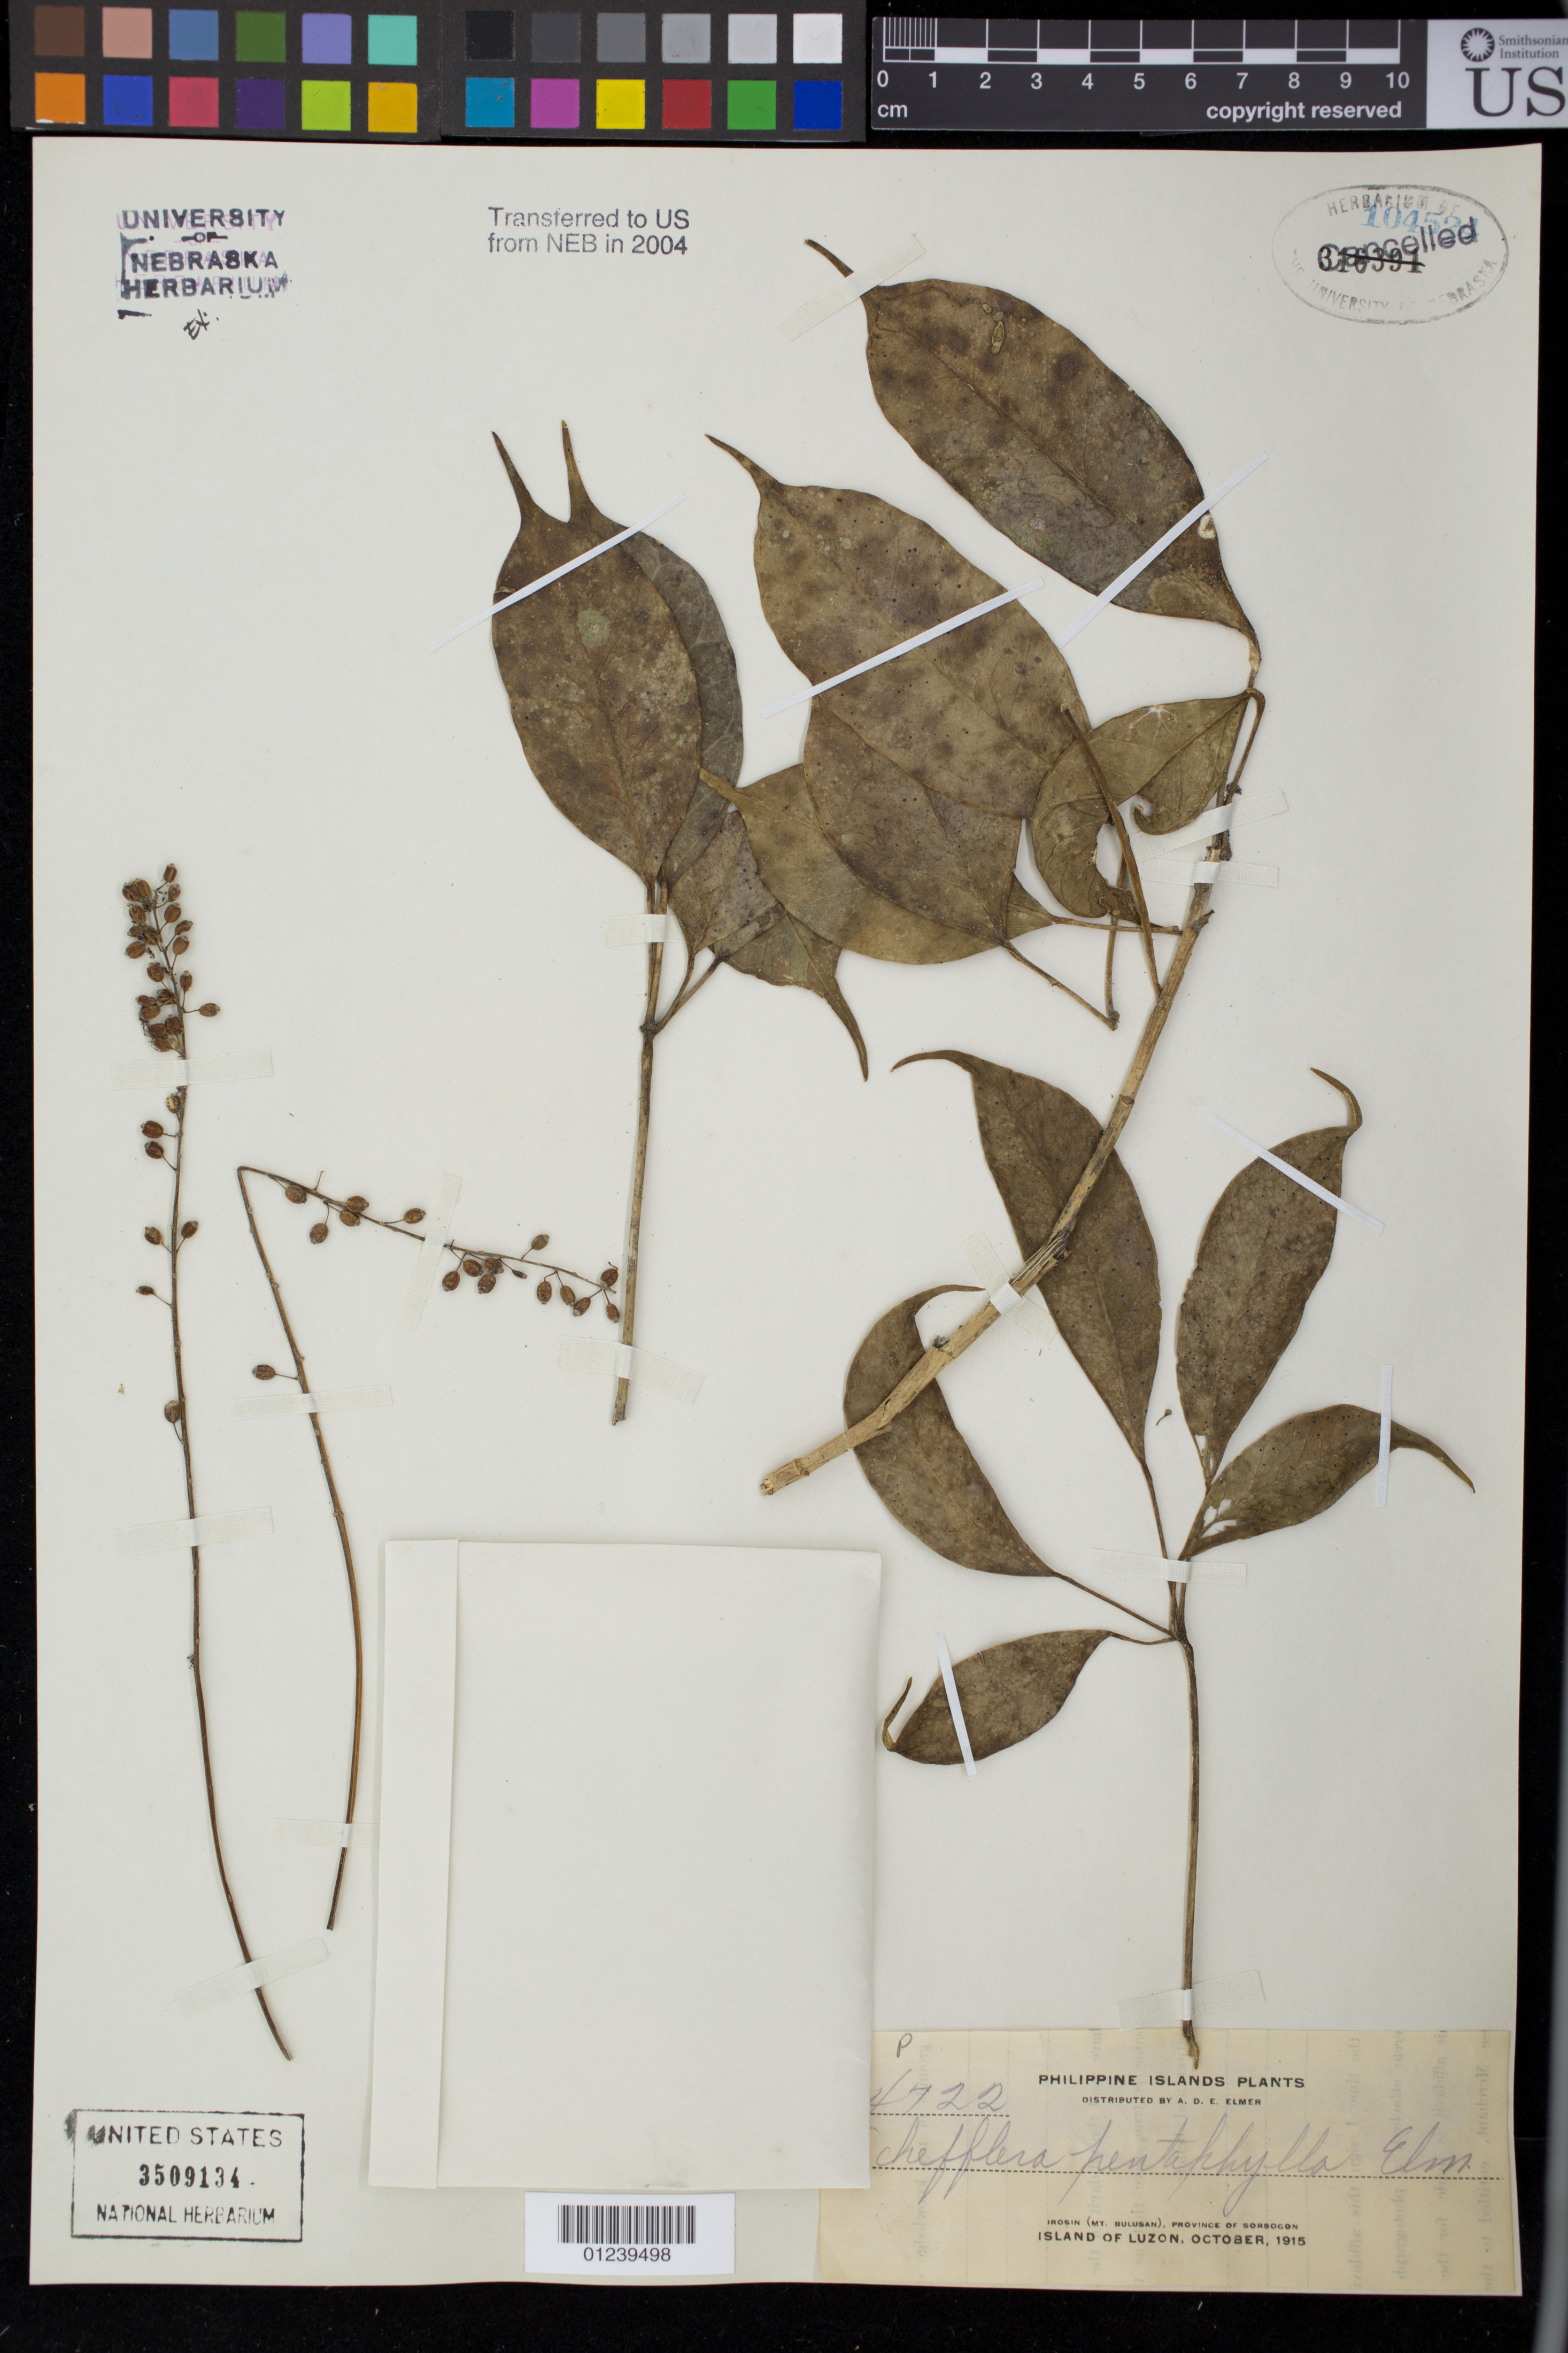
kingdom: Plantae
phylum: Tracheophyta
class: Magnoliopsida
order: Apiales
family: Araliaceae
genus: Schefflera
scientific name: Schefflera pentaphylla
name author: Elmer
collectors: A. D. E. Elmer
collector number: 14722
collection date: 1915-10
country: Philippines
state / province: Bicol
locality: Irosin (Mt. Bulusan), Province of Sorsogon, Island of Luzon.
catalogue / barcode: US 3509134